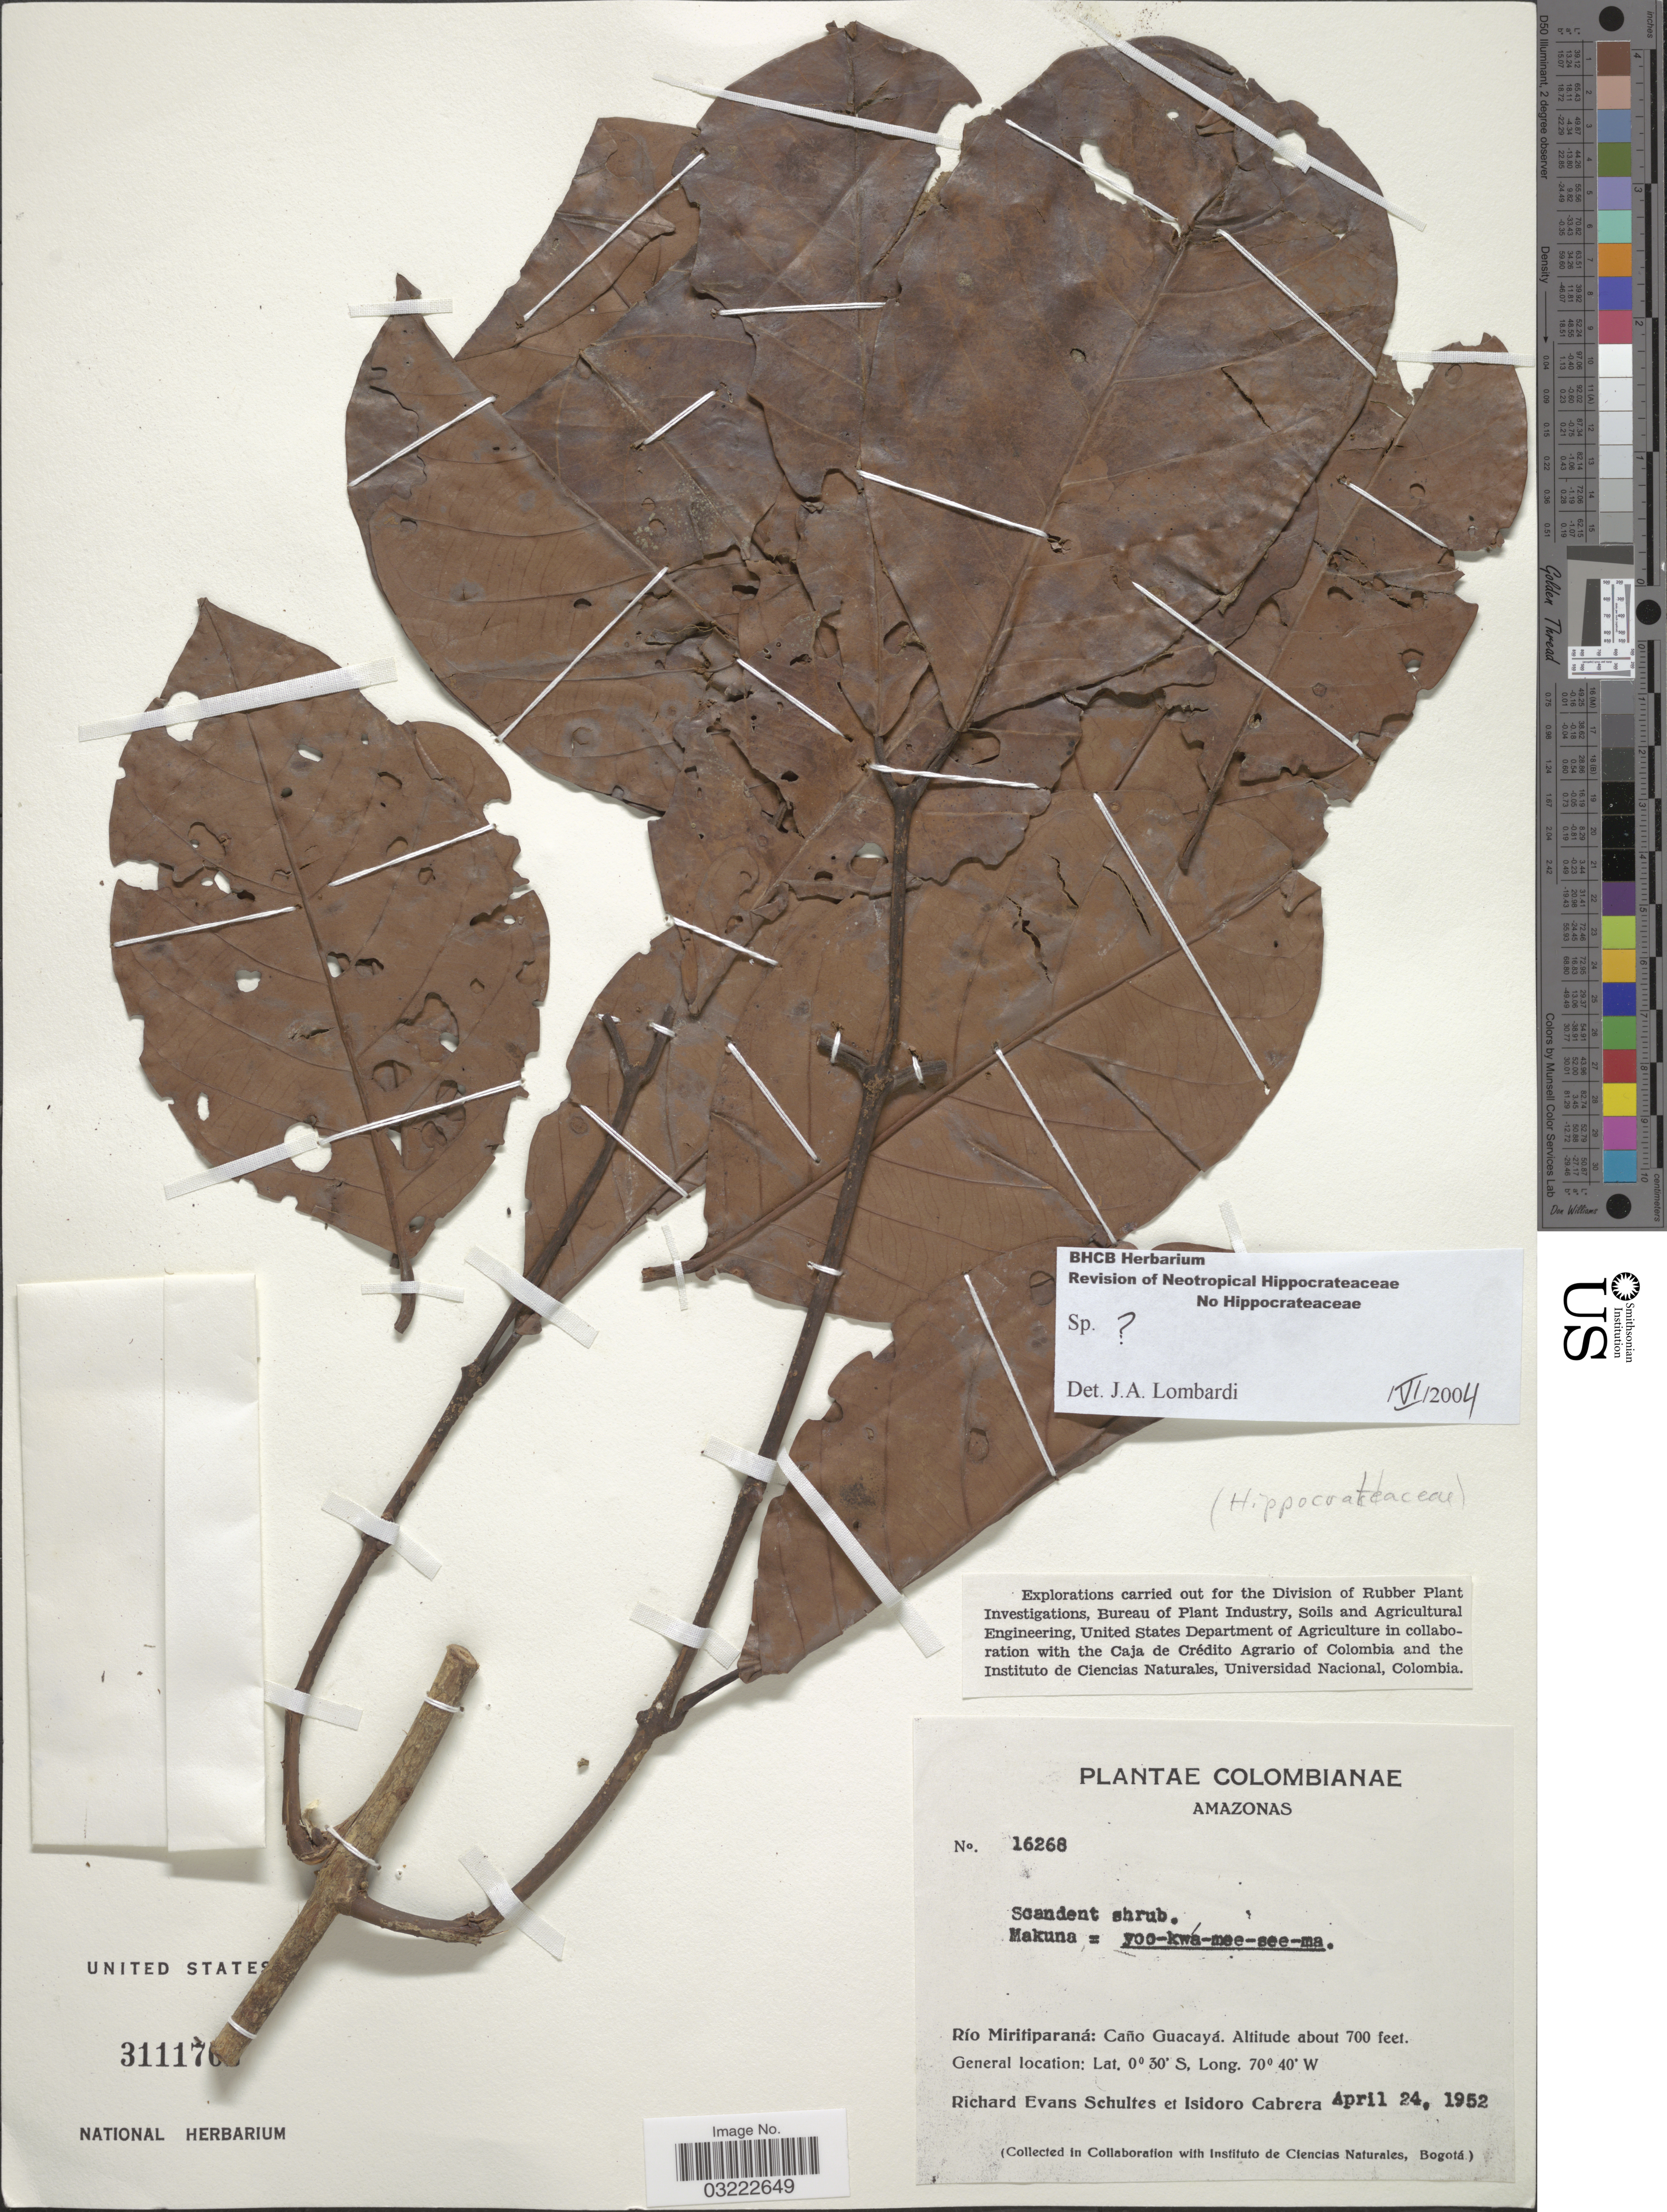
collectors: R. E. Schultes & I. Cabrera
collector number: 16268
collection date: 1952-04-24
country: Colombia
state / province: Amazônas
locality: Río Miritiparaná: Caño Guacayá.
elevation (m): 213